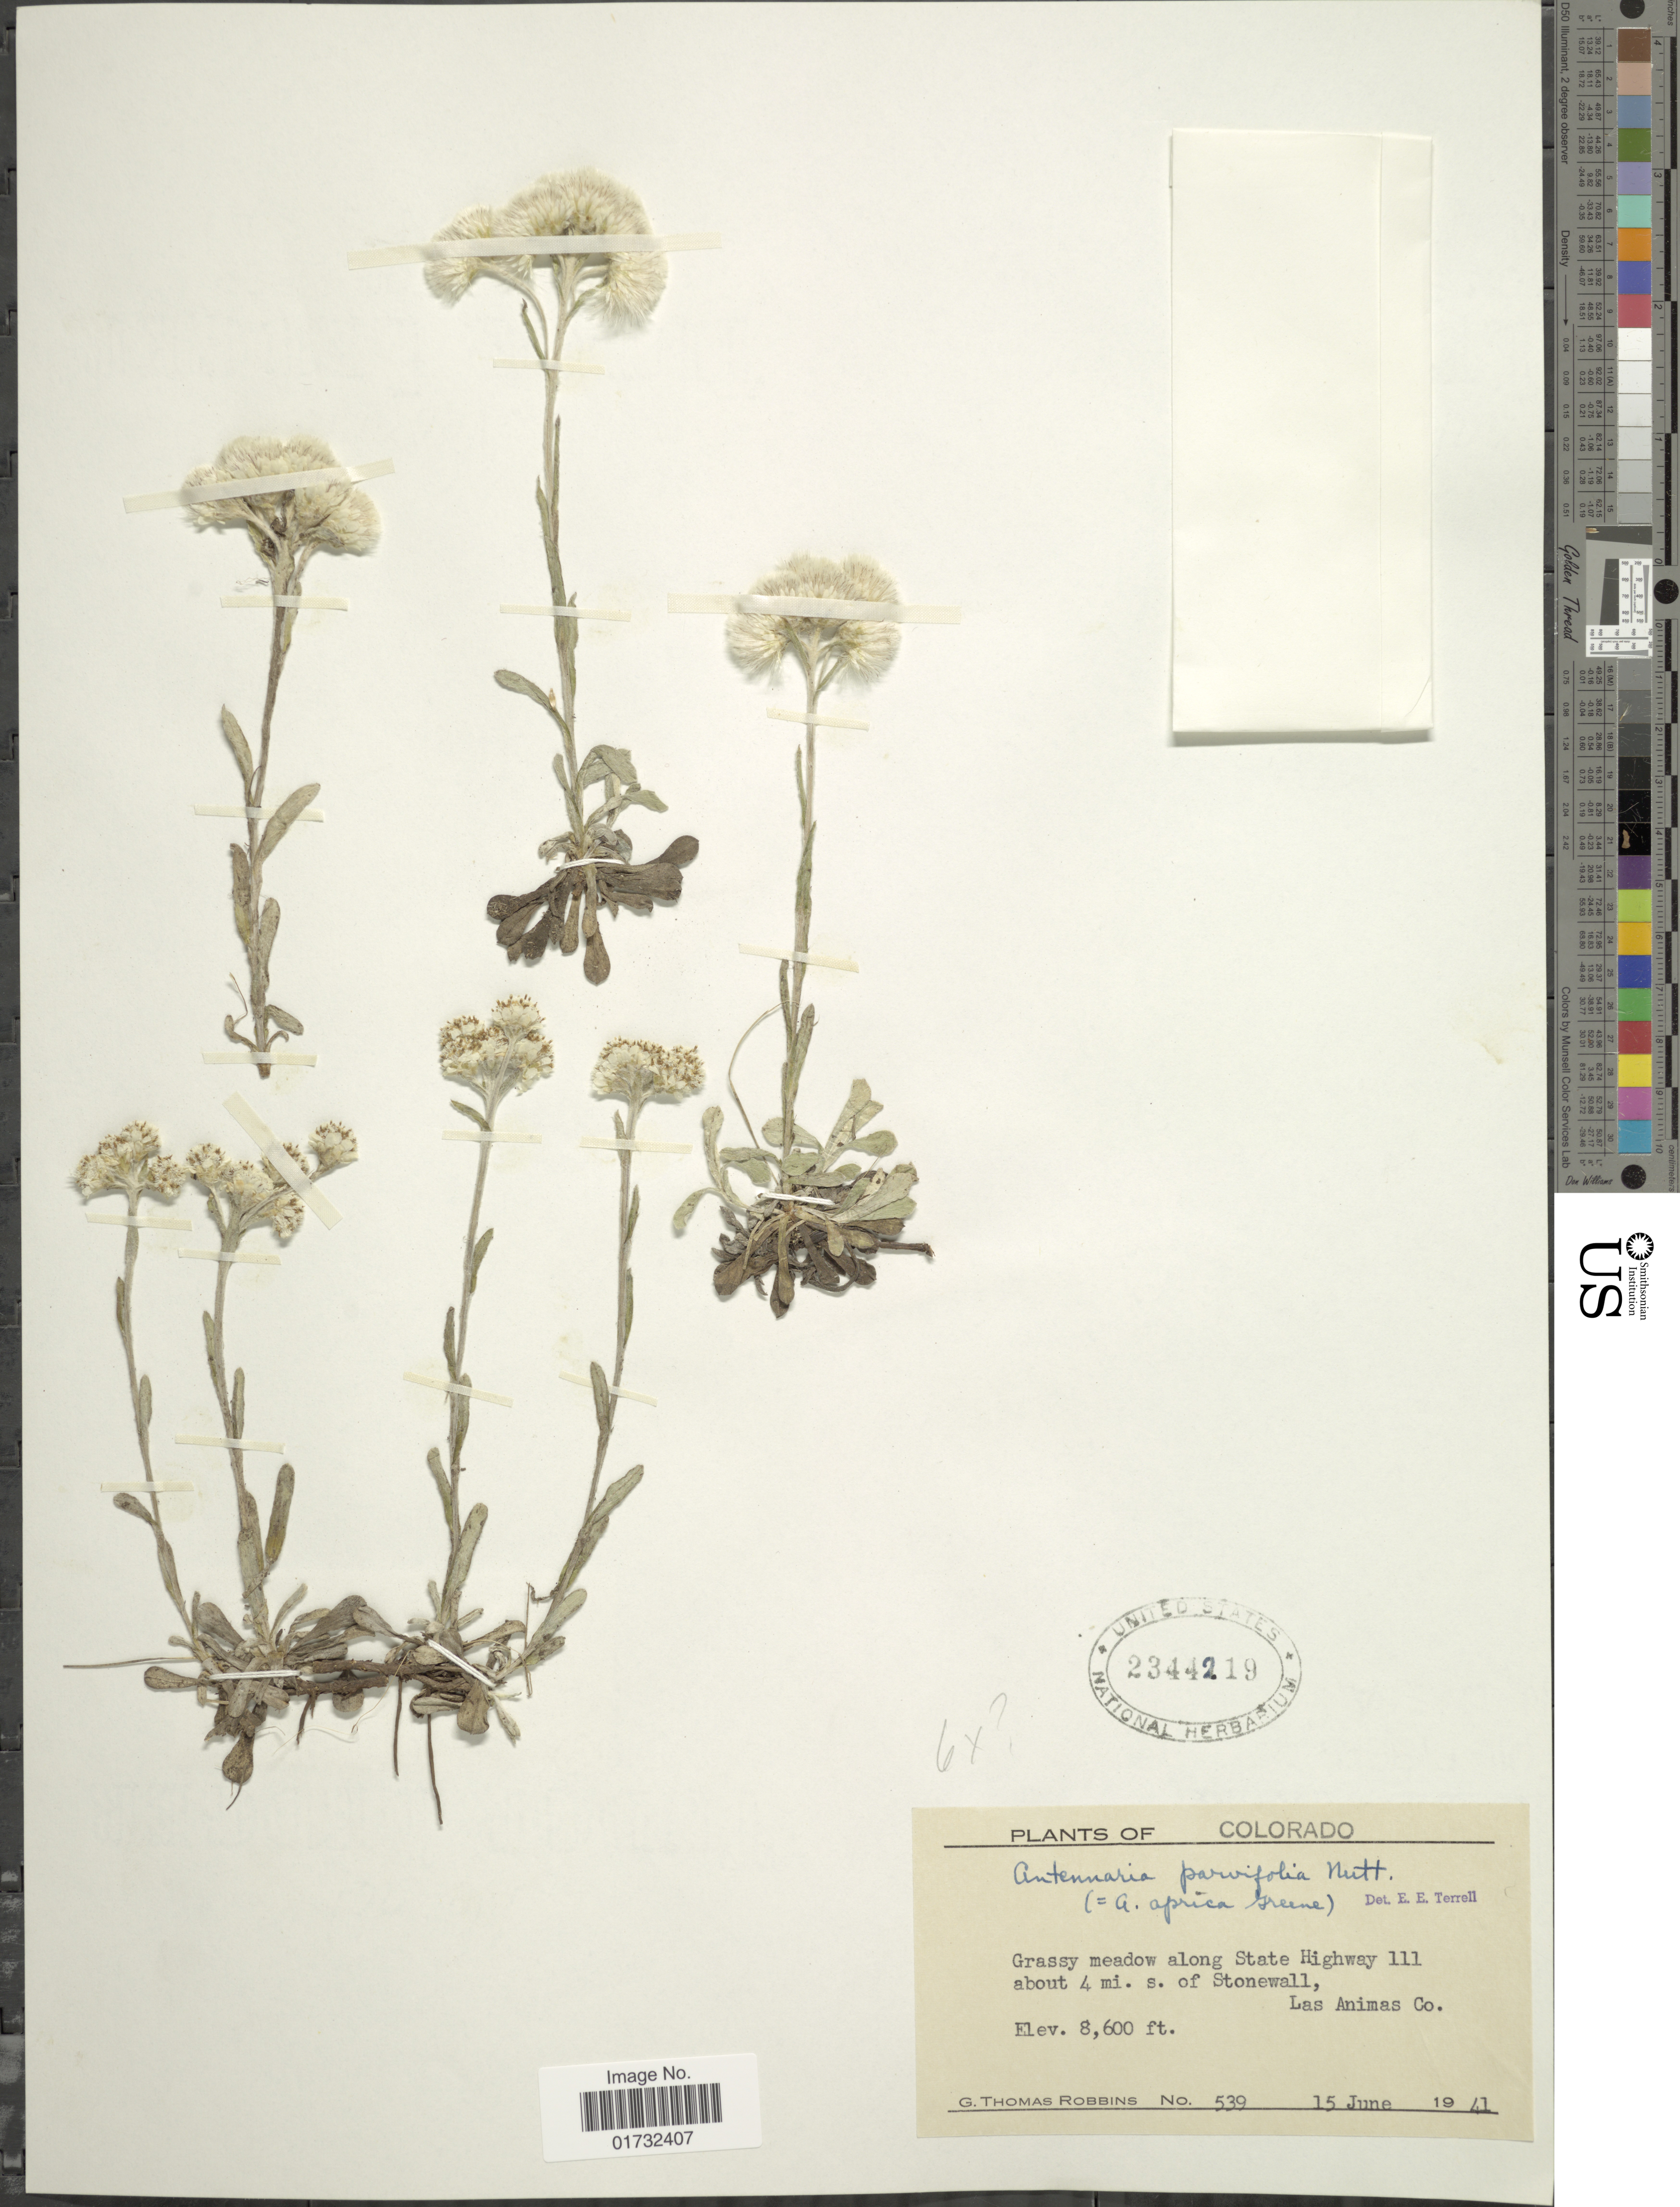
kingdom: Plantae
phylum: Tracheophyta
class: Magnoliopsida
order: Asterales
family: Asteraceae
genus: Antennaria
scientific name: Antennaria parvifolia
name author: Nutt.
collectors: G. T. Robbins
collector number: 539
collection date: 1941-06-15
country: United States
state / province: Colorado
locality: Along State Highway 111 about 4 mi. s. of Stonewall, Las Animas Co.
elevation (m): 2621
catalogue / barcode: US 2344219